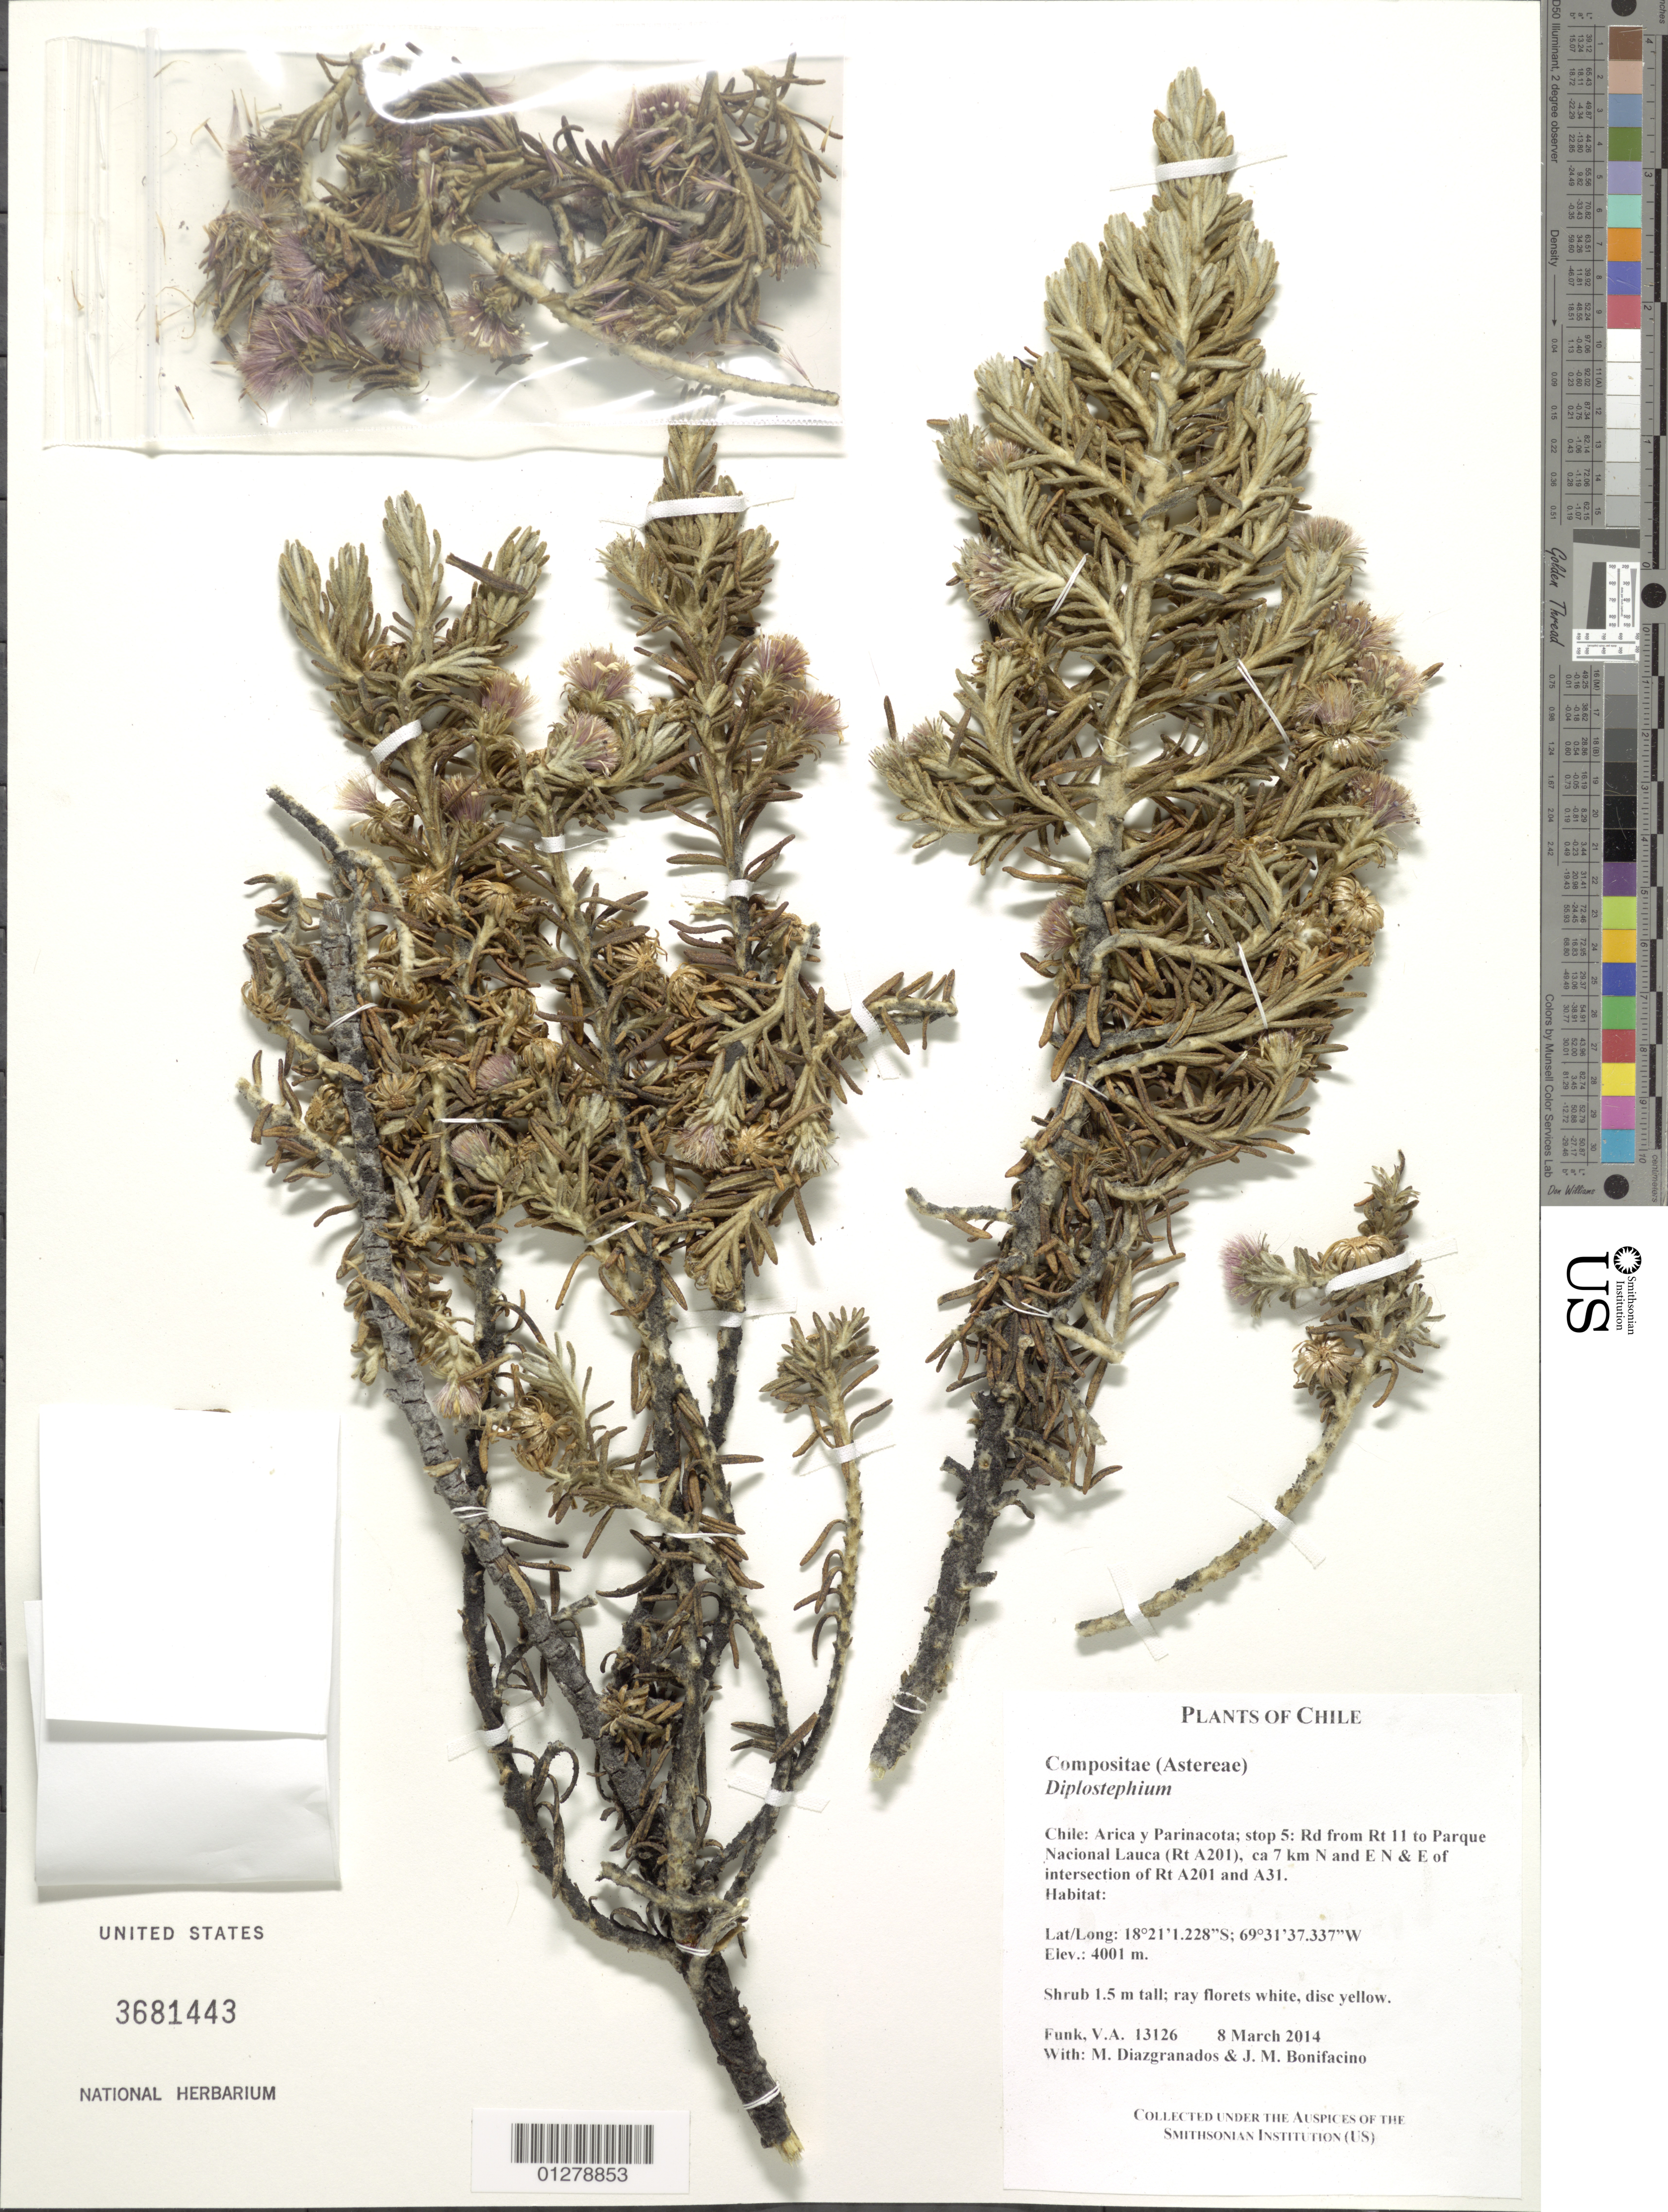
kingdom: Plantae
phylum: Tracheophyta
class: Magnoliopsida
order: Asterales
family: Asteraceae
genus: Diplostephium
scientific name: Diplostephium sp.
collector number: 13126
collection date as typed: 8 March 2014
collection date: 2014-03-08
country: Chile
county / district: Arica & Parinacota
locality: Stop 5: Rd from Rt 11 to Parque Nacional Lauca (Rt A201), ca 7 km N and EN&E of intersection of Rt A201 and A31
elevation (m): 4001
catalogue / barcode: US 3681443